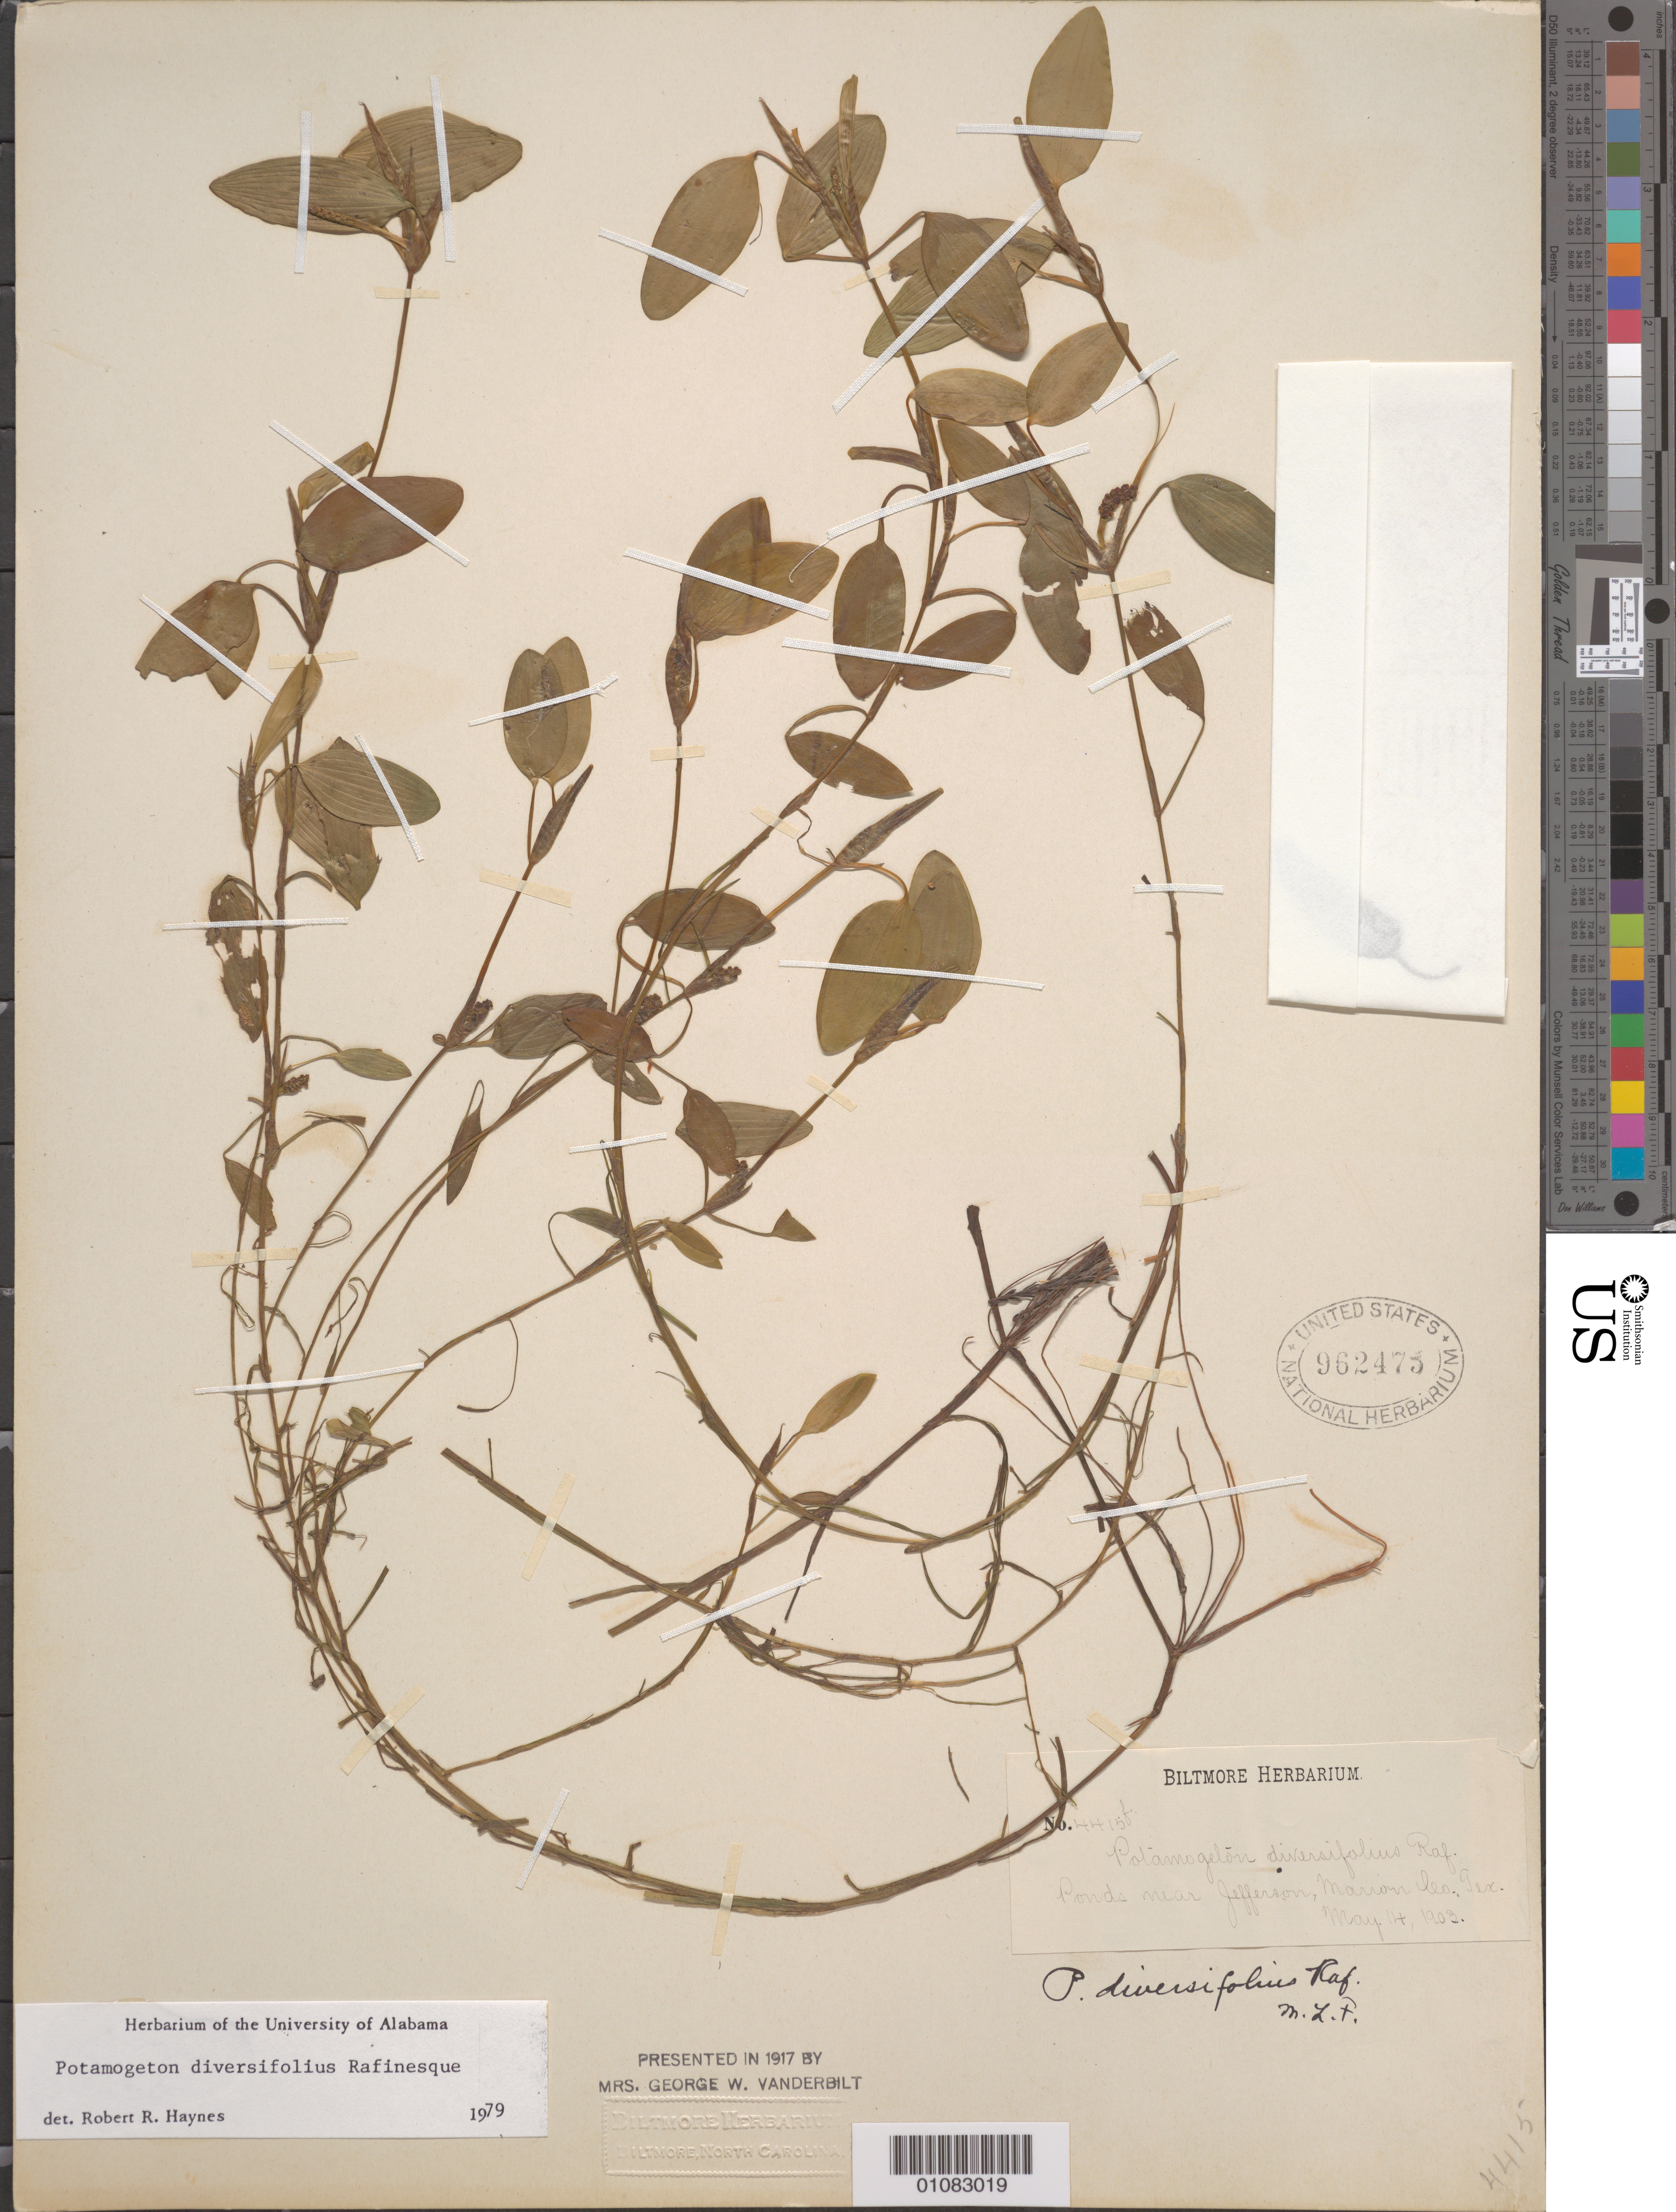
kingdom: Plantae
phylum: Tracheophyta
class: Liliopsida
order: Alismatales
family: Potamogetonaceae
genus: Potamogeton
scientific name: Potamogeton diversifolius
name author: Raf.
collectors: ex herb. Biltmore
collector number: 4415f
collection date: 1903-05-14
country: United States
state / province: Texas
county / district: Marion County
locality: near Jefferson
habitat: Pond.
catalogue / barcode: US 962475